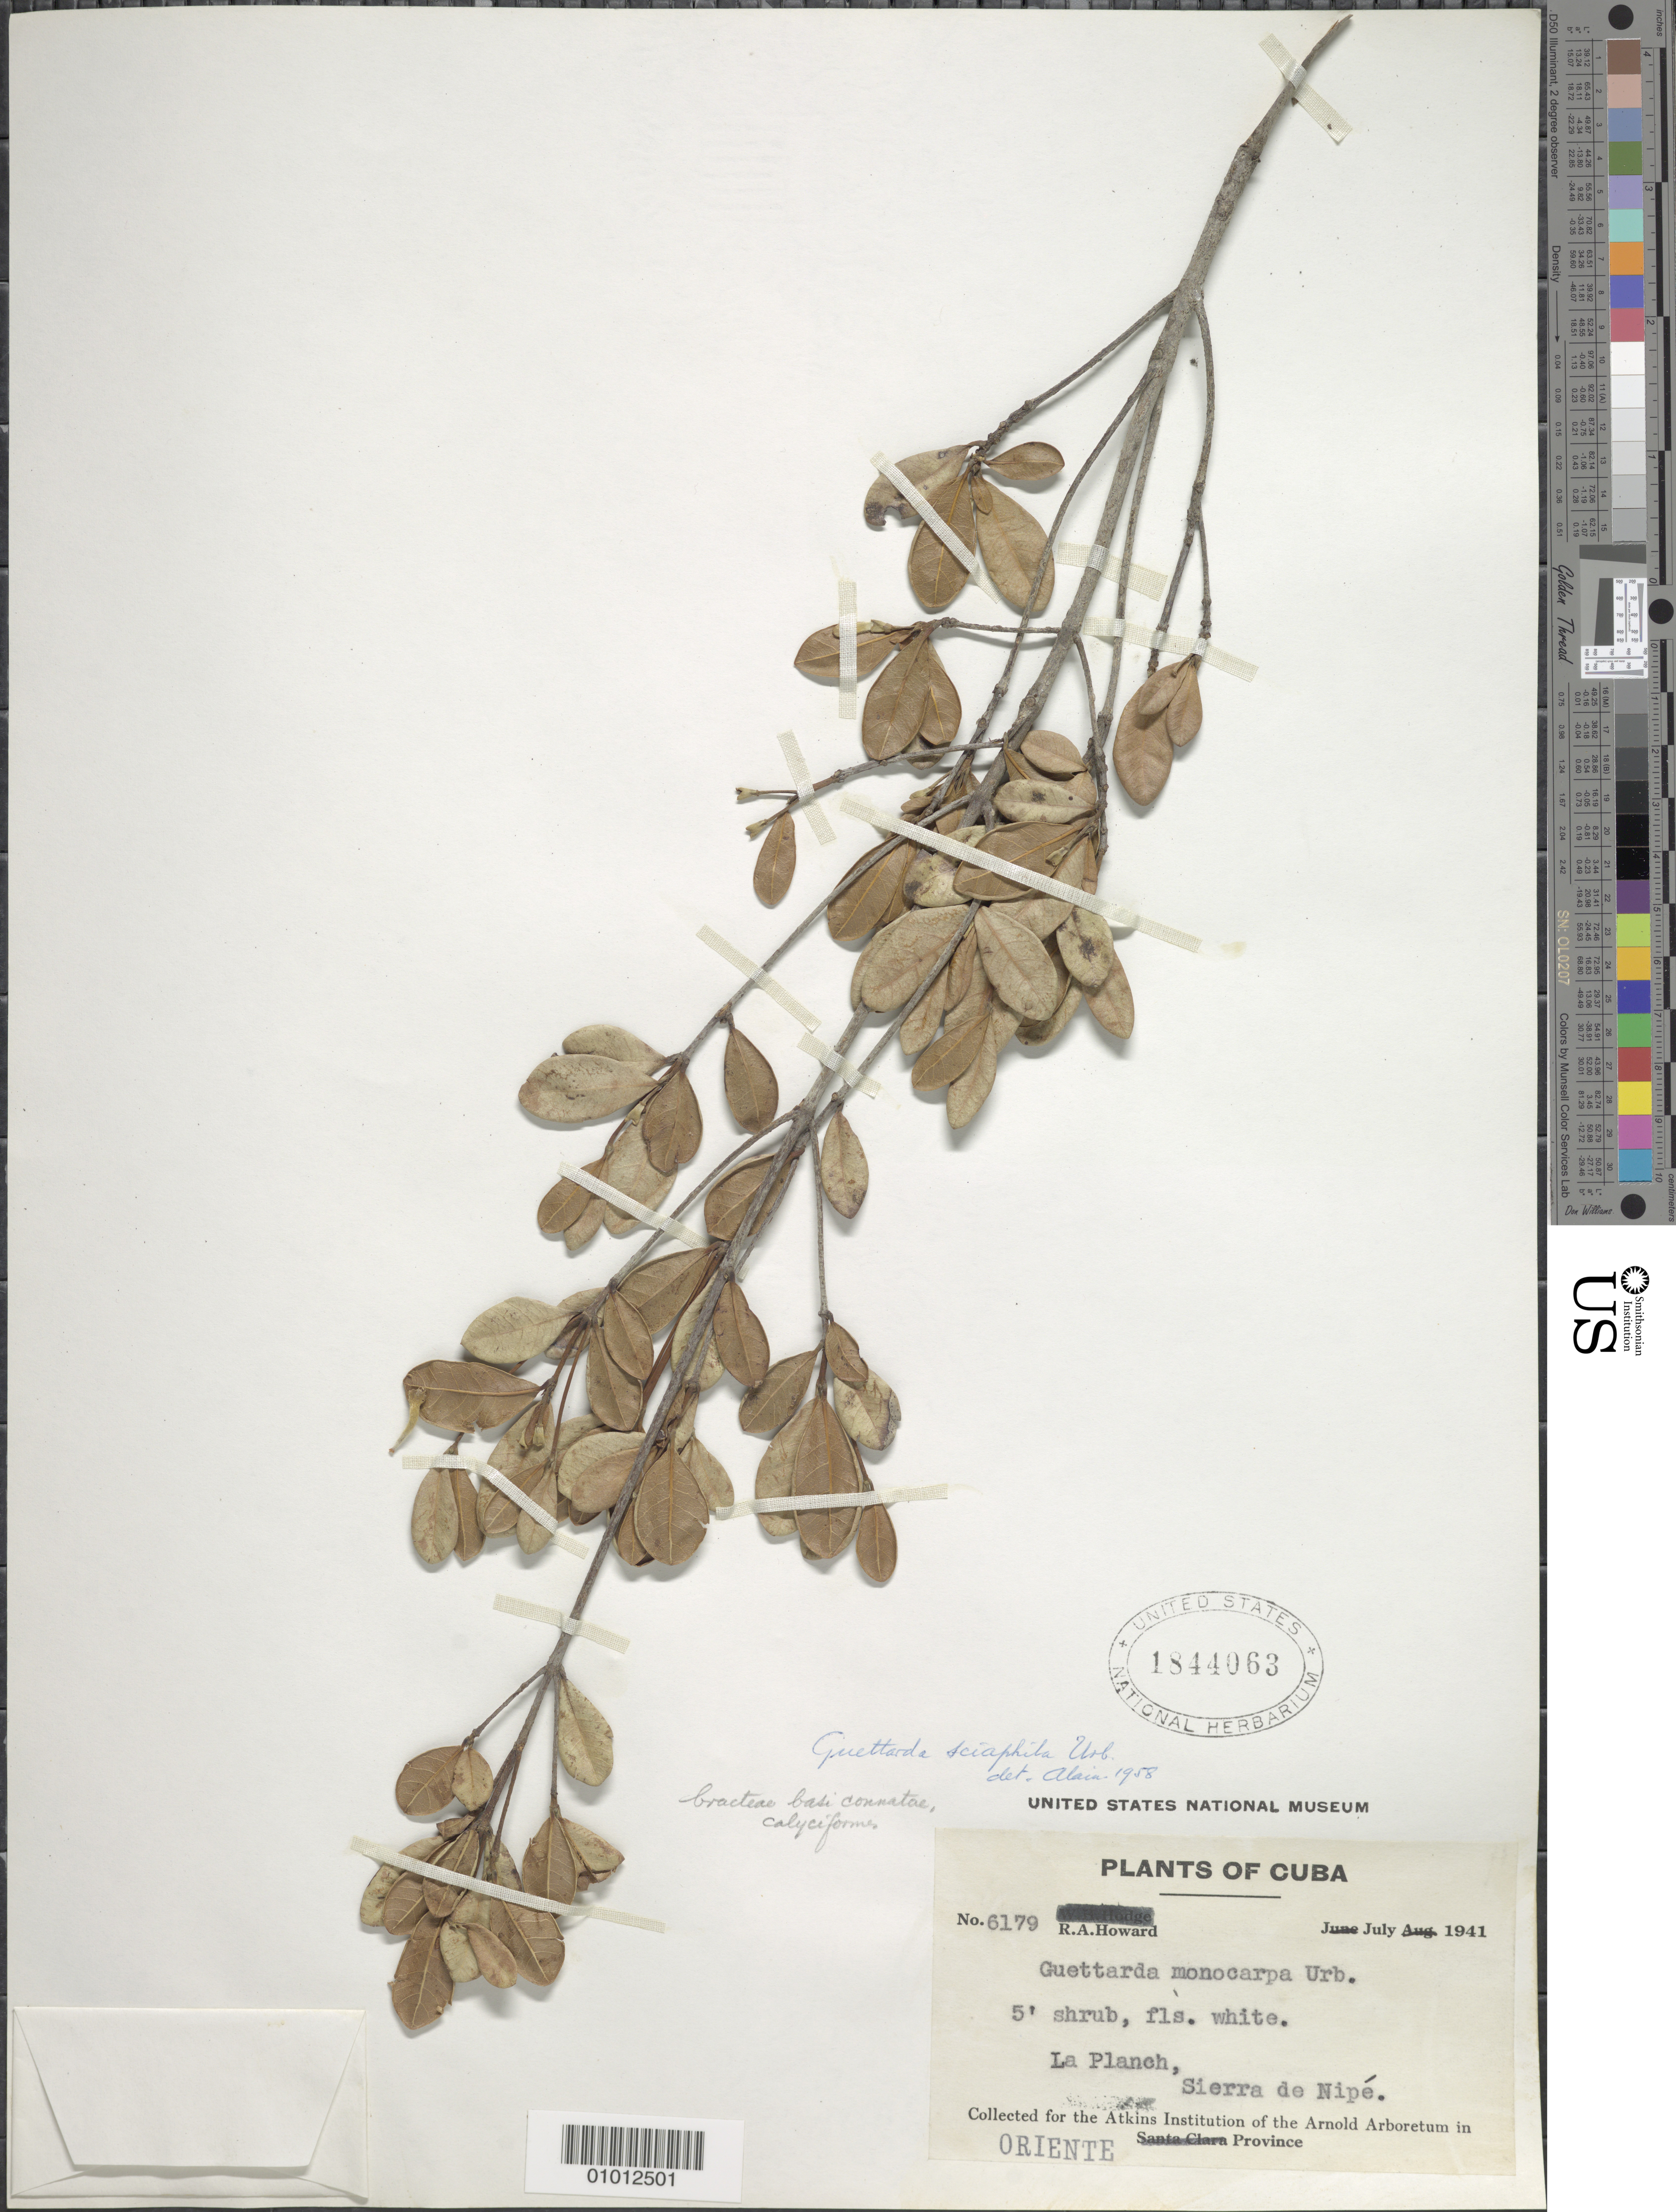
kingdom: Plantae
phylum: Tracheophyta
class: Magnoliopsida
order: Gentianales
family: Rubiaceae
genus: Guettarda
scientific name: Guettarda sciaphila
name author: Urb.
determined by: Liogier, Alain H.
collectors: R. A. Howard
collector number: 6179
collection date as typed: Jul 1941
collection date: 1941-07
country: Cuba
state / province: Oriente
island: Cuba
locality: La Plance, Sierra de Nipé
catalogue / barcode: US 1844063